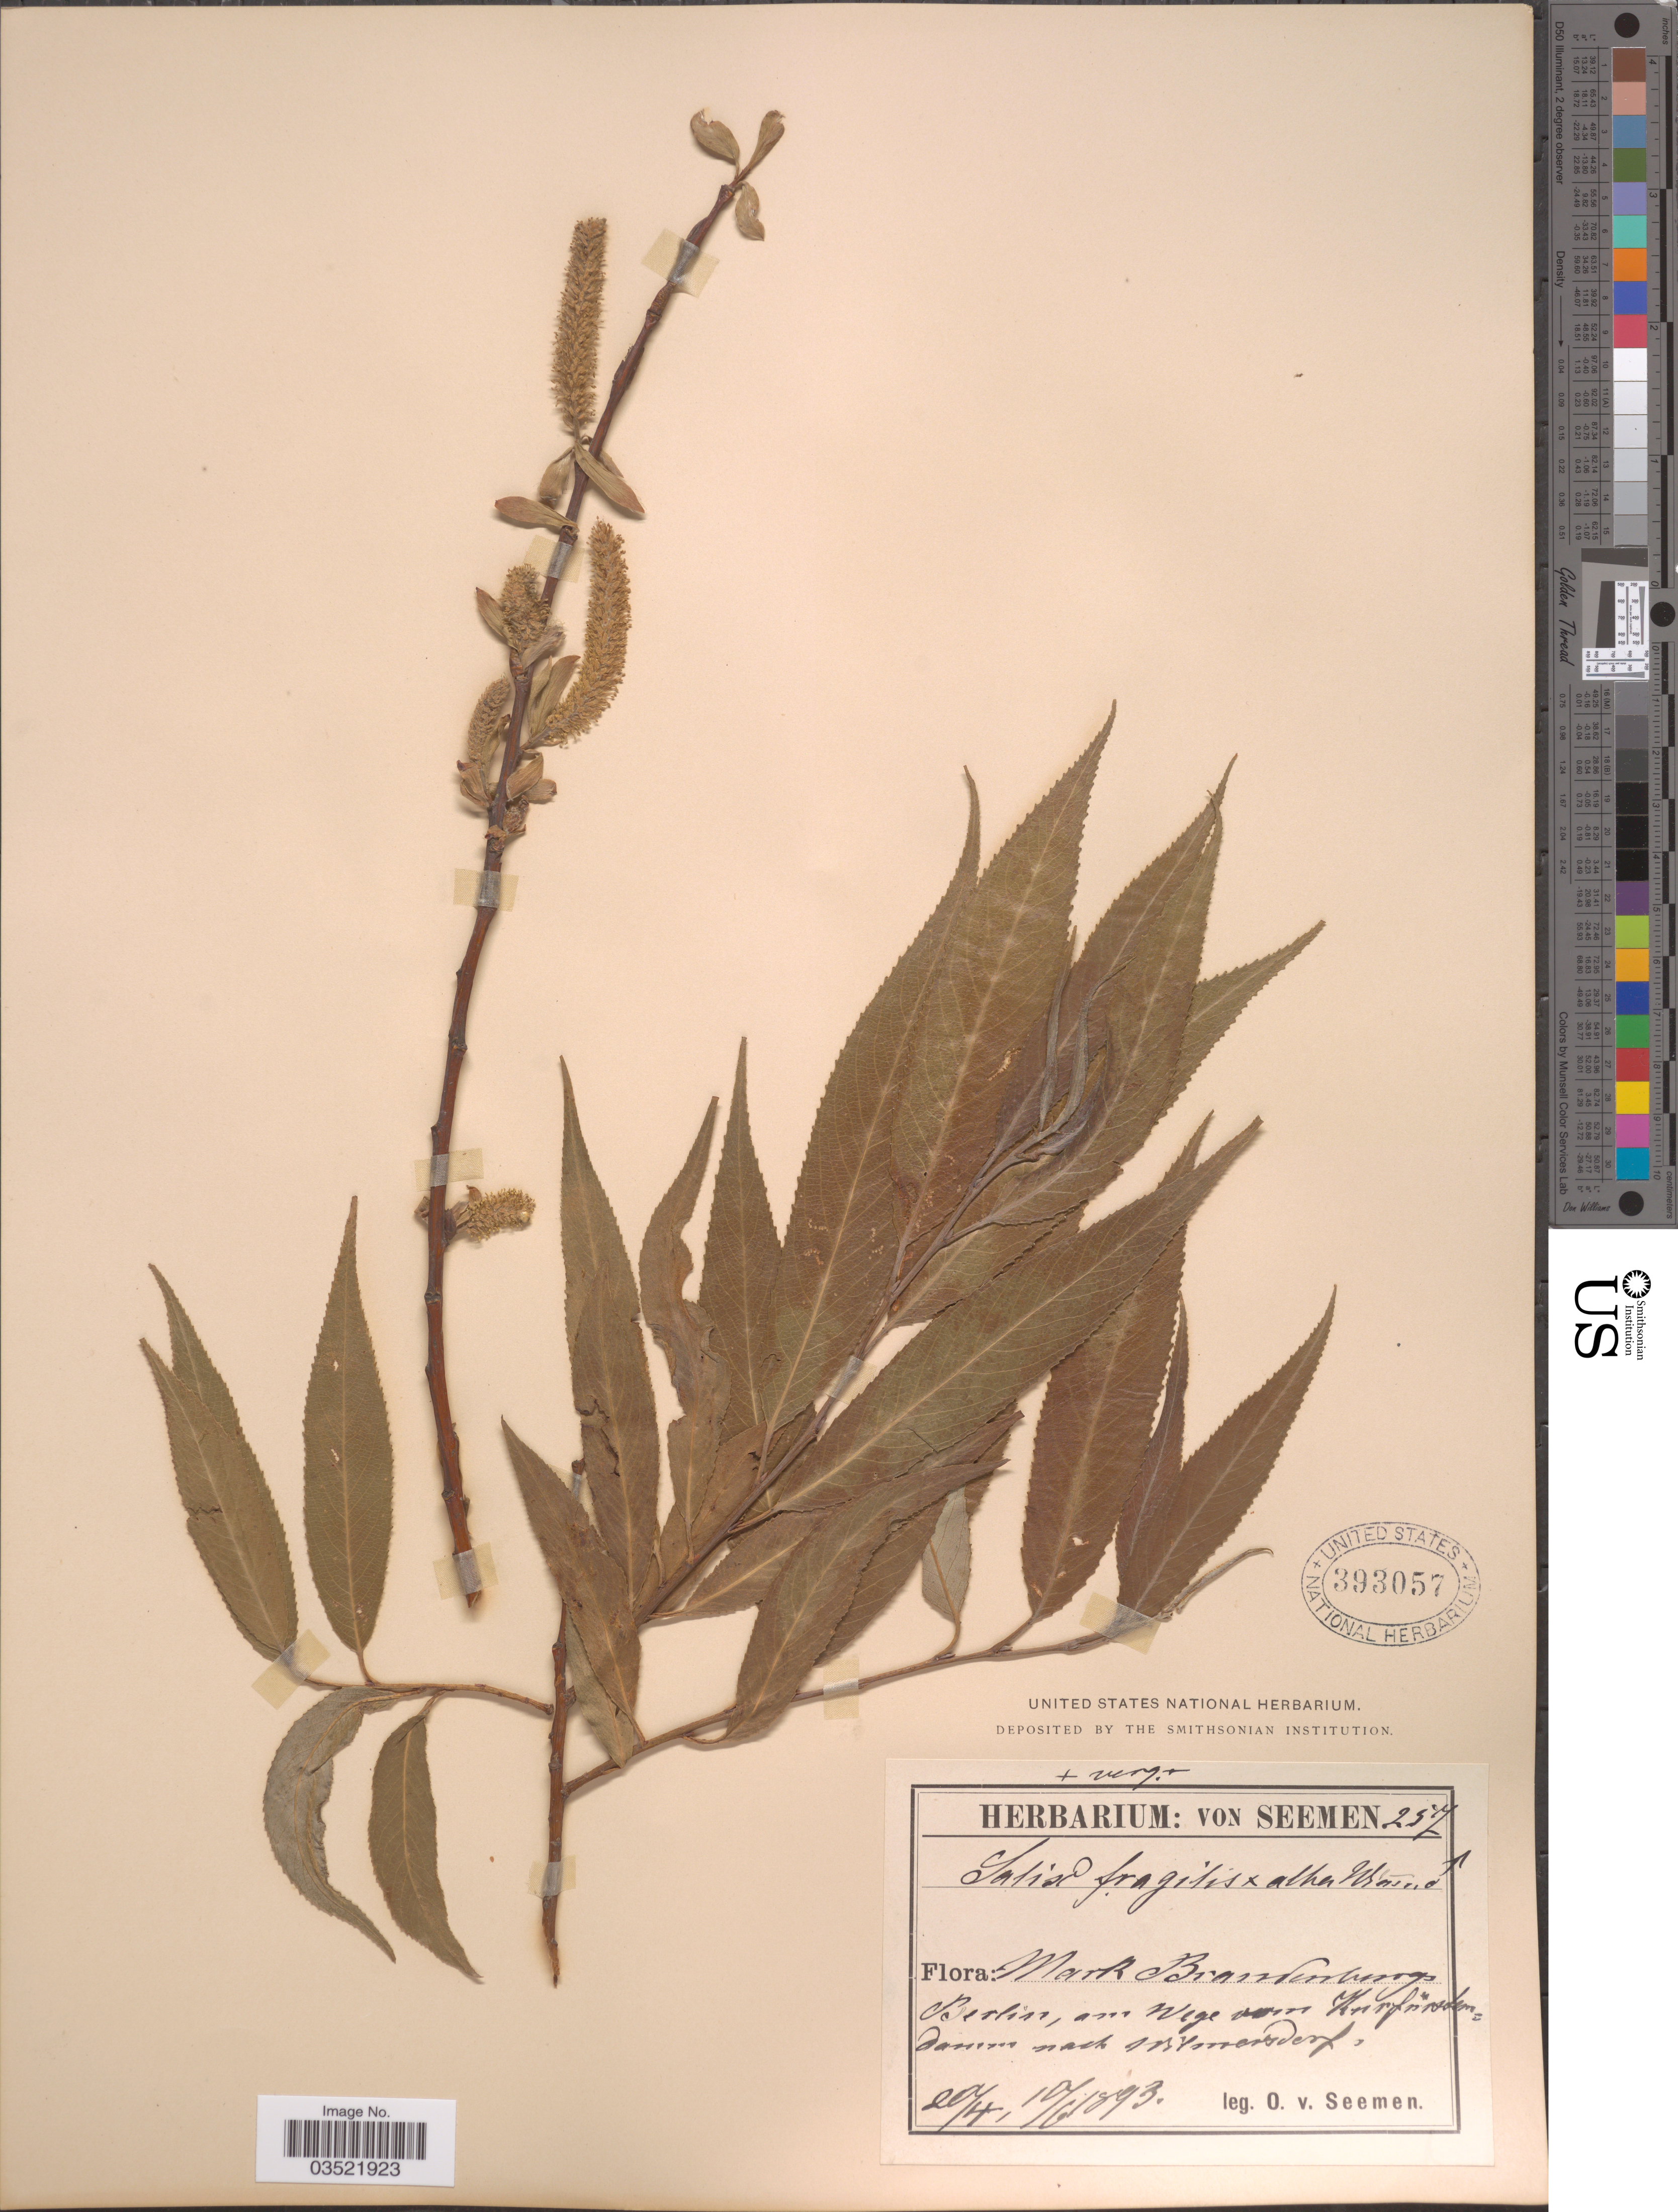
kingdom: Plantae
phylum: Tracheophyta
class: Magnoliopsida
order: Malpighiales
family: Salicaceae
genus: Salix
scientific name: Salix alba x S. fragilis L.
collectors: K. O. von Seemen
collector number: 257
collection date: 1893-04-20/1893-06-10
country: Germany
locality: Mark Brandenburg. Berlin, am Wege von Kurfurstendamm nach Wilmersdorf.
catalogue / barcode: US 393057